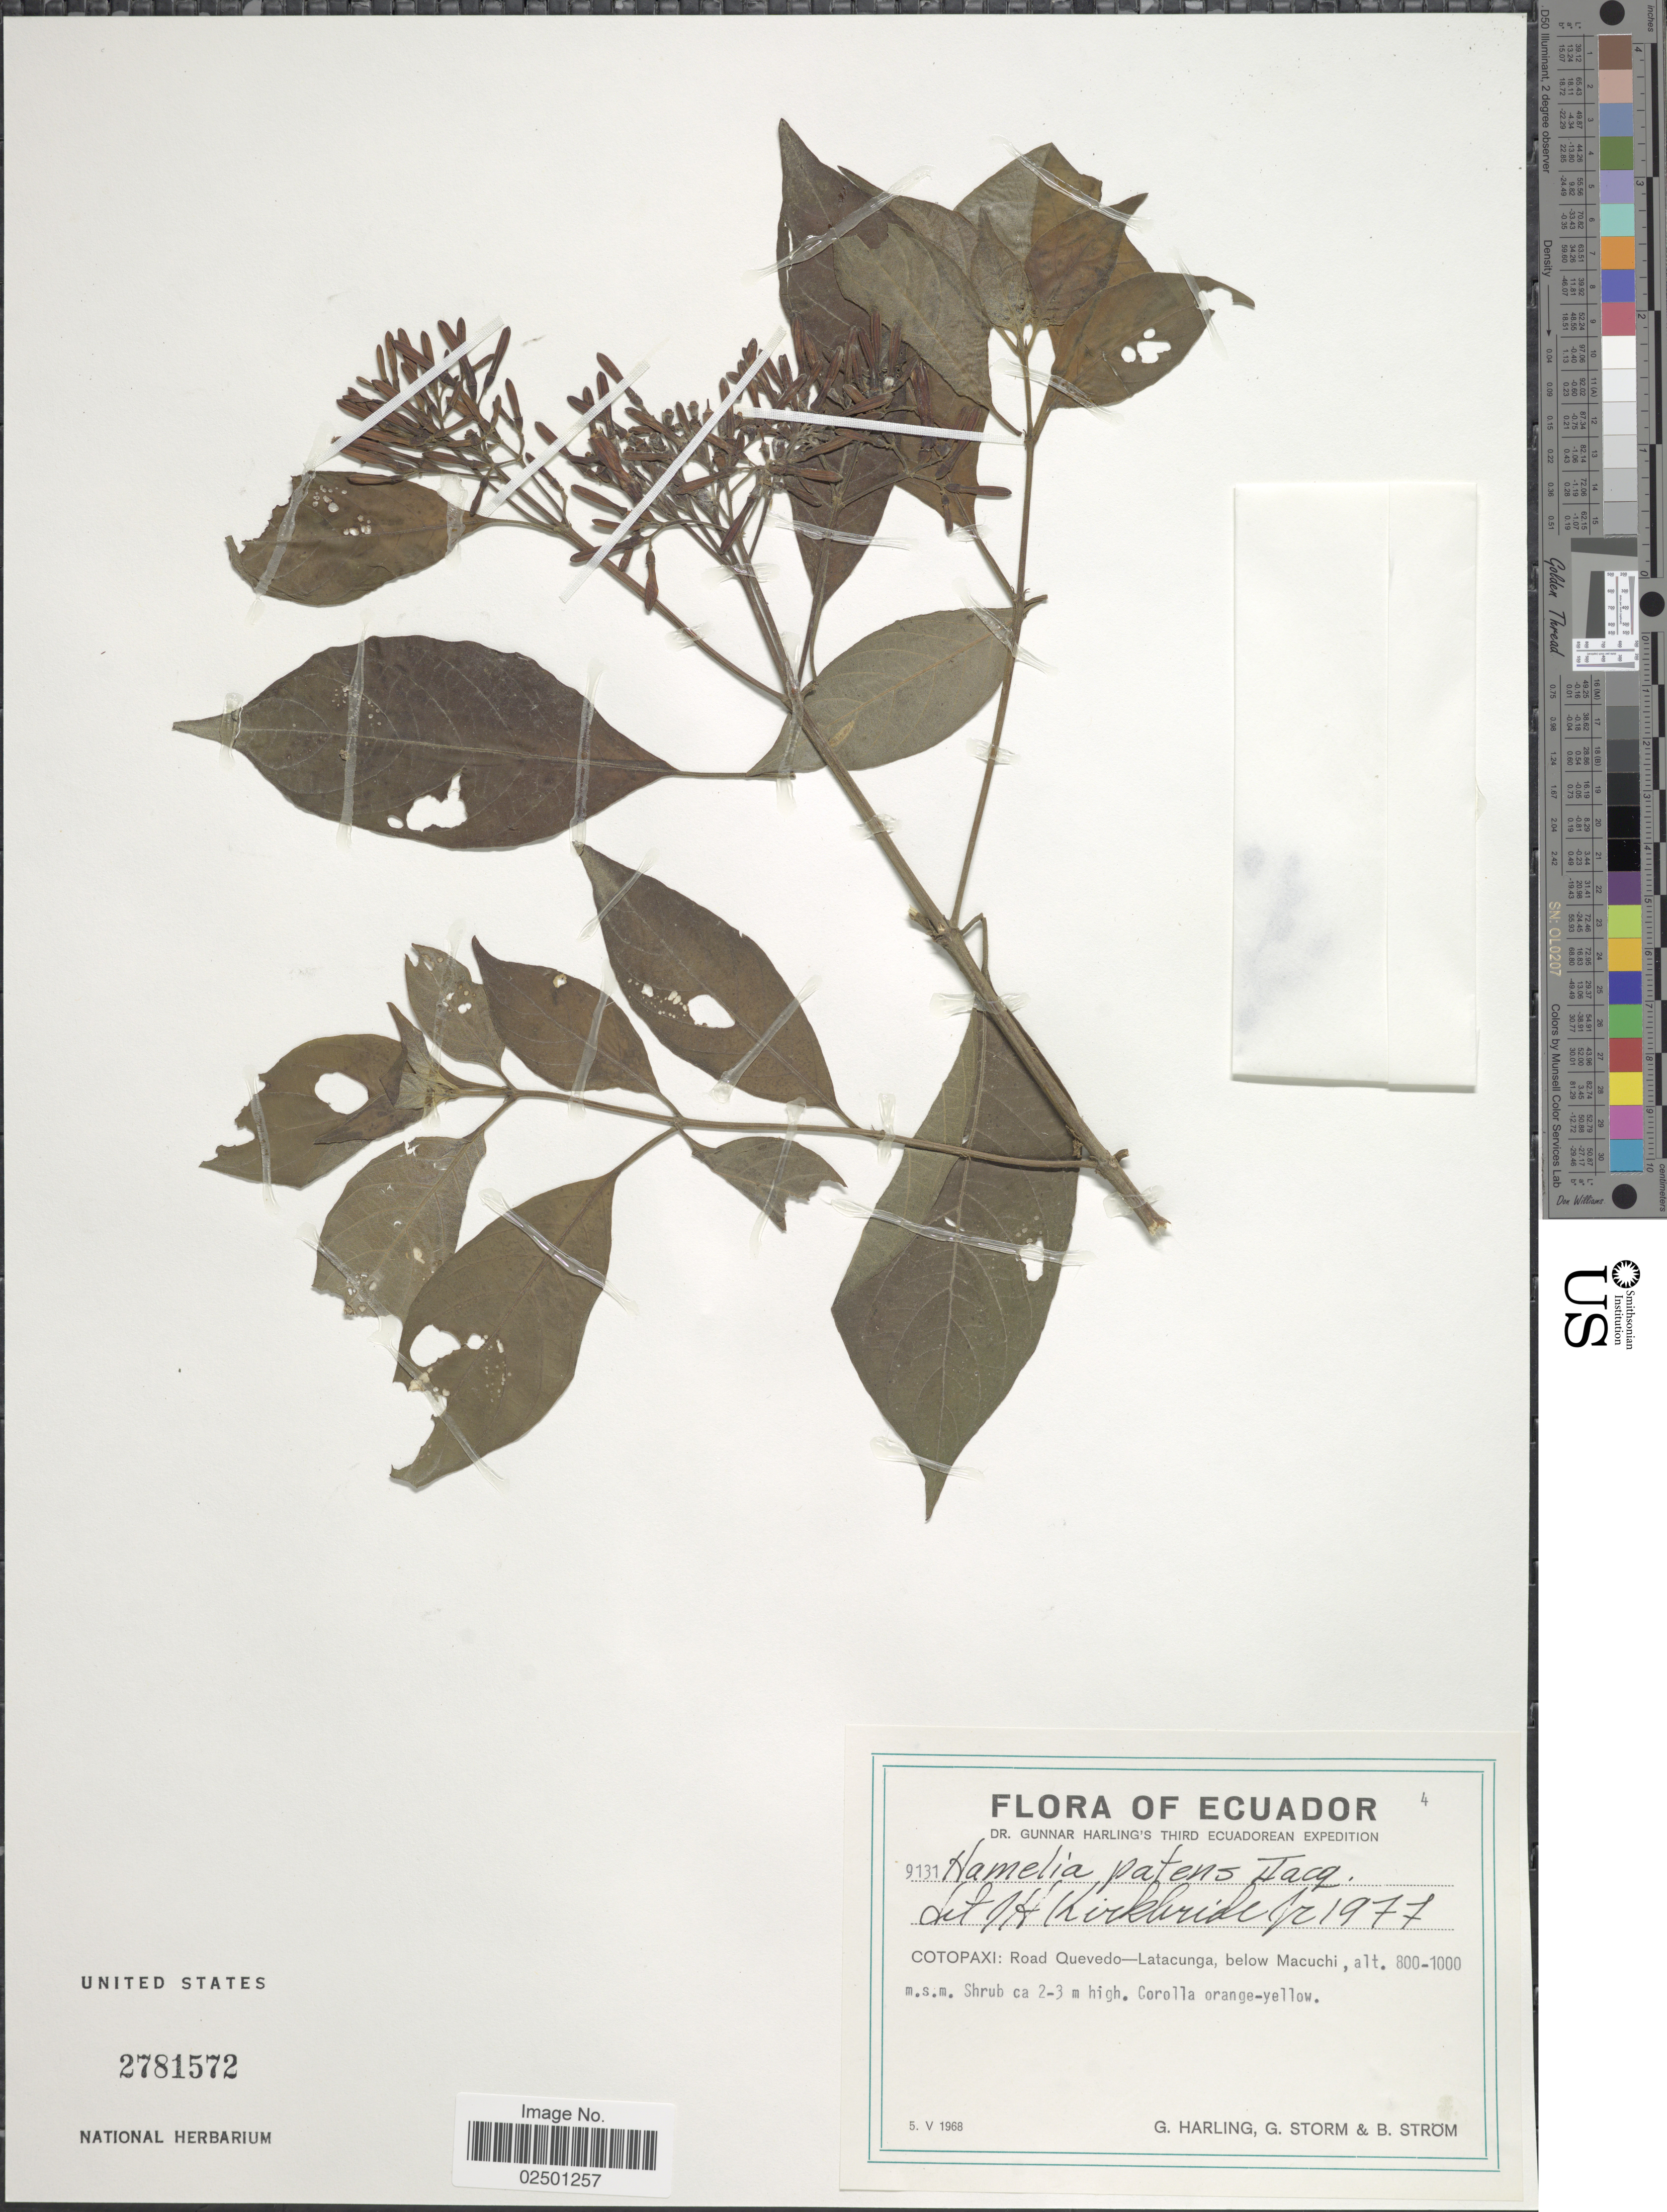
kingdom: Plantae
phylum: Tracheophyta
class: Magnoliopsida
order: Gentianales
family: Rubiaceae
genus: Hamelia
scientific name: Hamelia patens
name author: Jacq.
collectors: G. Harling, G. Storm & B. Ström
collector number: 9131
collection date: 1968-05-05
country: Ecuador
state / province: Cotopaxi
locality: Road Quevedo-Latacunga, below Macuchi.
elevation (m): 800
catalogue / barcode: US 2781572